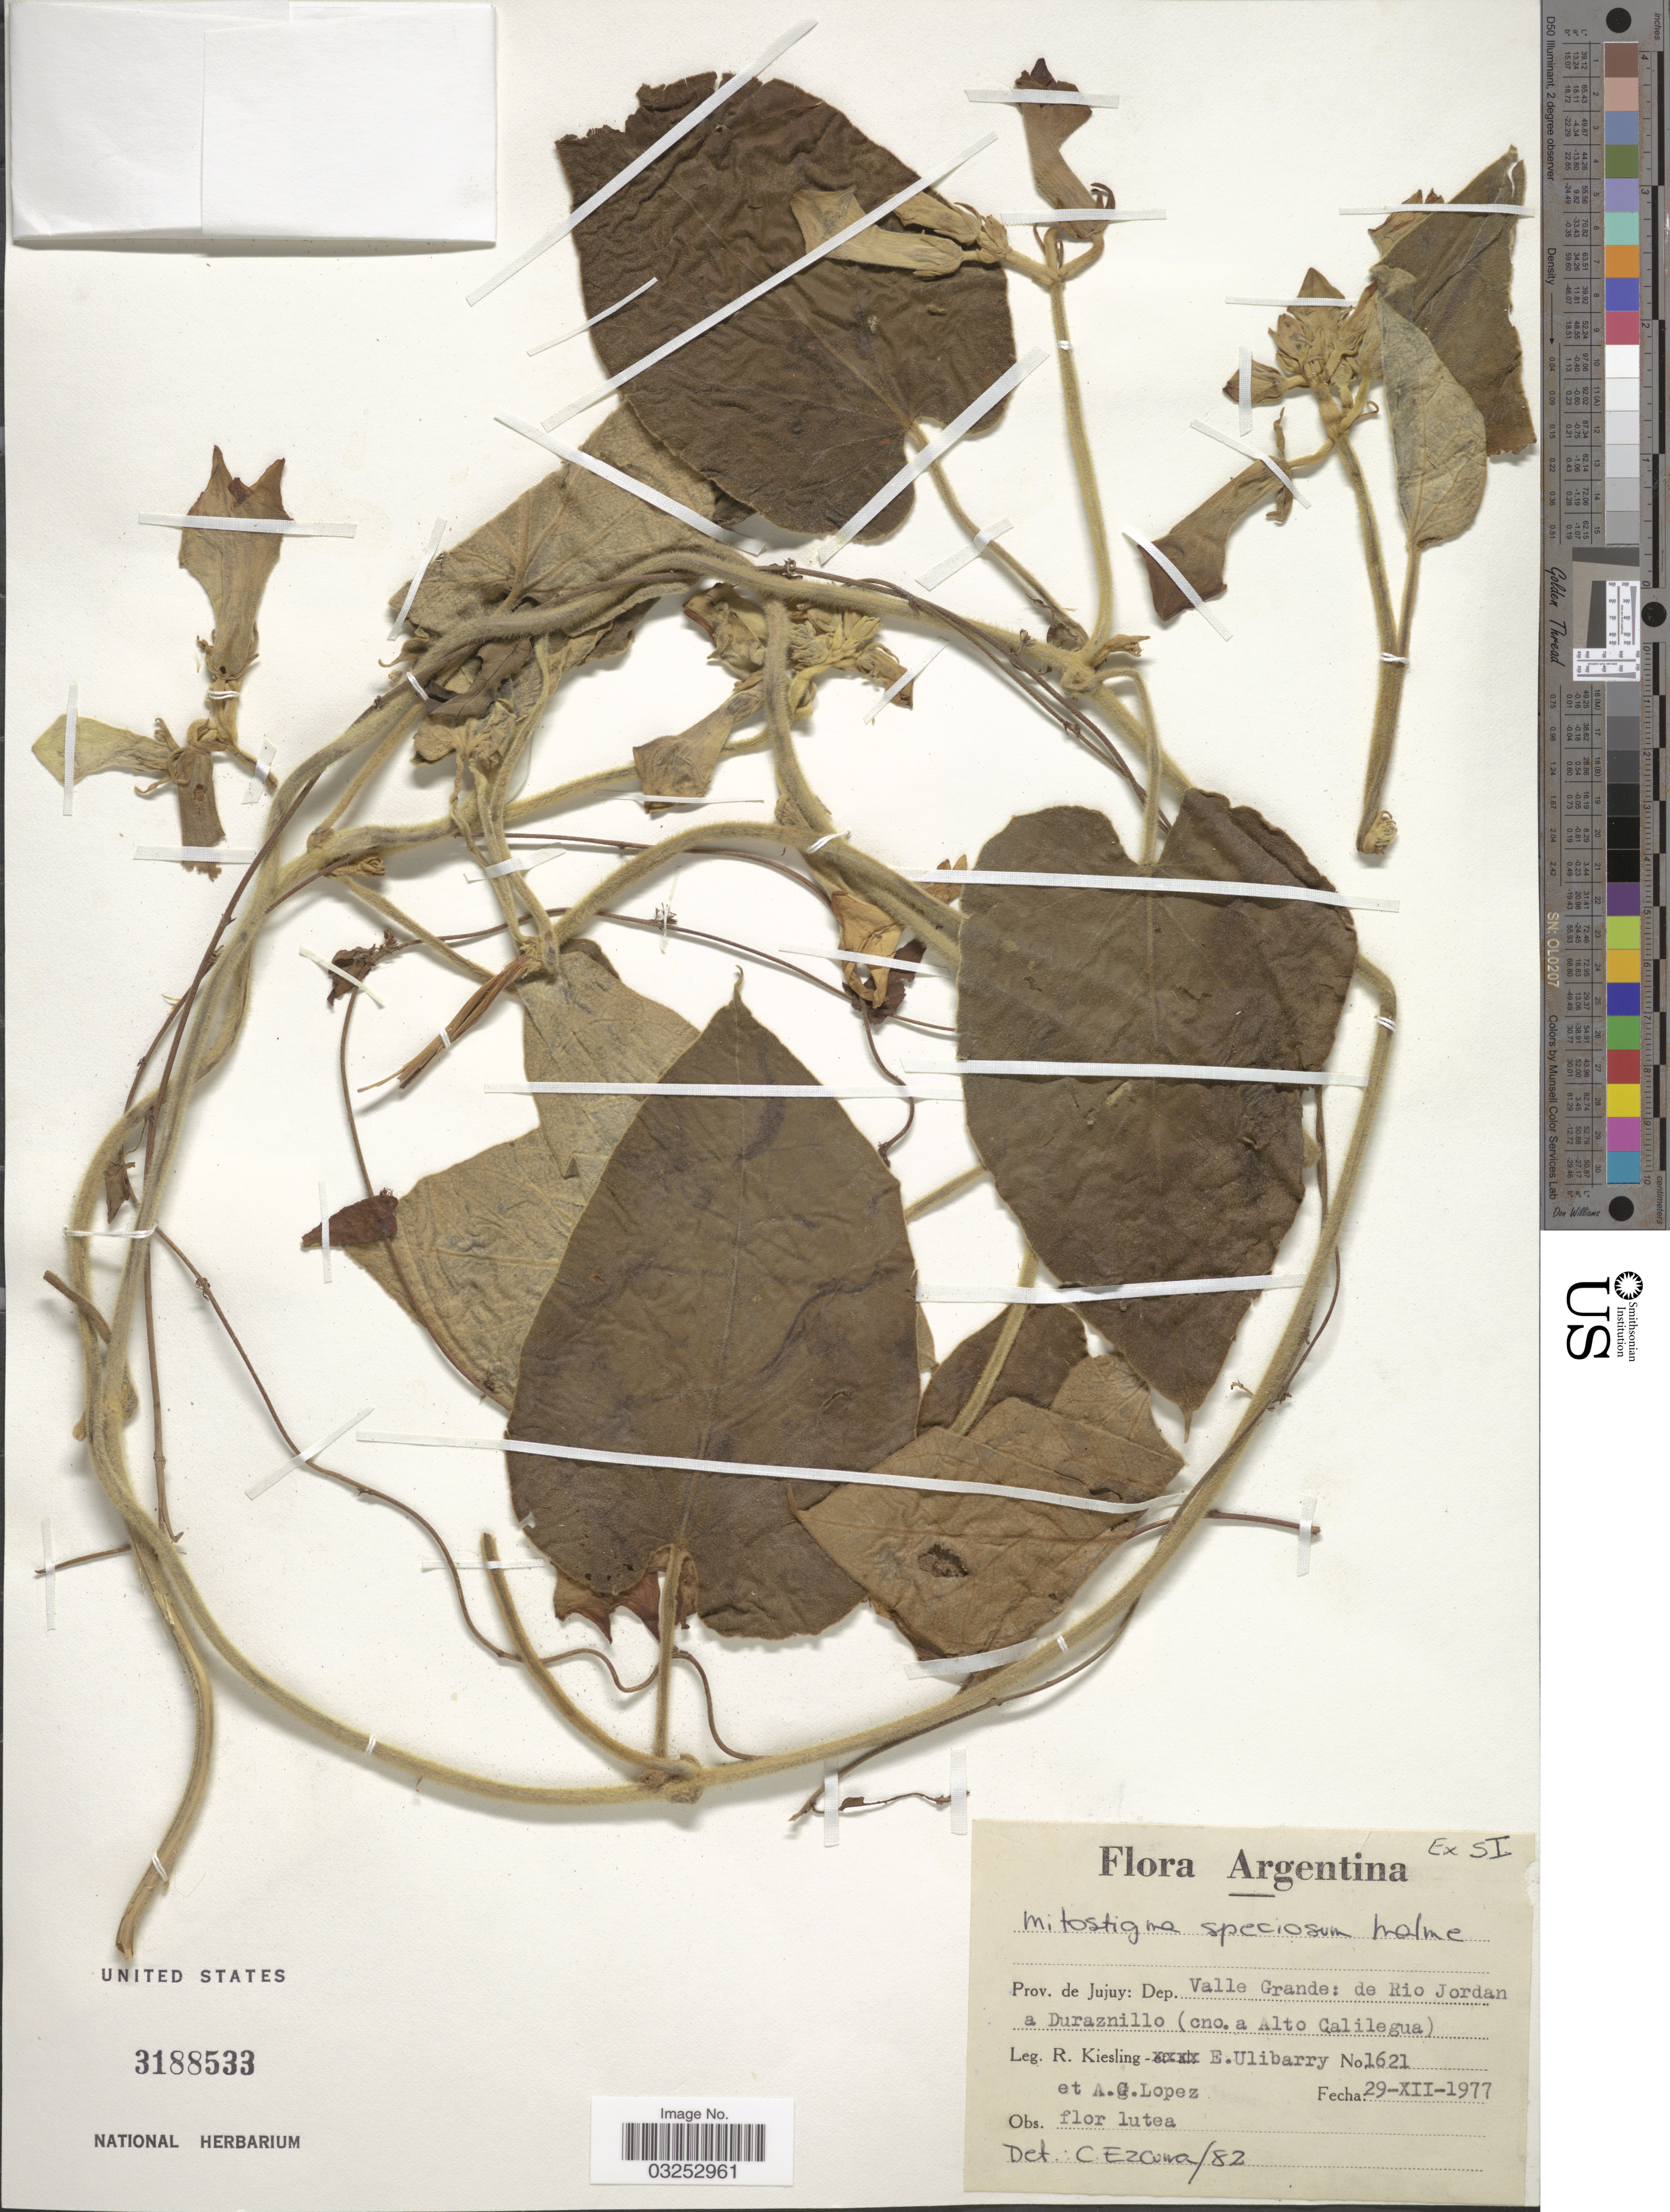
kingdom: Plantae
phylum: Tracheophyta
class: Magnoliopsida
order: Gentianales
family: Apocynaceae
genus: Mitostigma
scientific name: Mitostigma speciosum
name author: Malme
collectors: R. Kiesling, E. Ulibarry & A. G. Lopez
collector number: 1621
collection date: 1977-12-29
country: Argentina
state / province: Jujuy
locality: Prov. de Jujuy: Dep. Valle Grande: de Rio Jordan a Duraznillo (cno. a Alto Calilegua).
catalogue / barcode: US 3188533